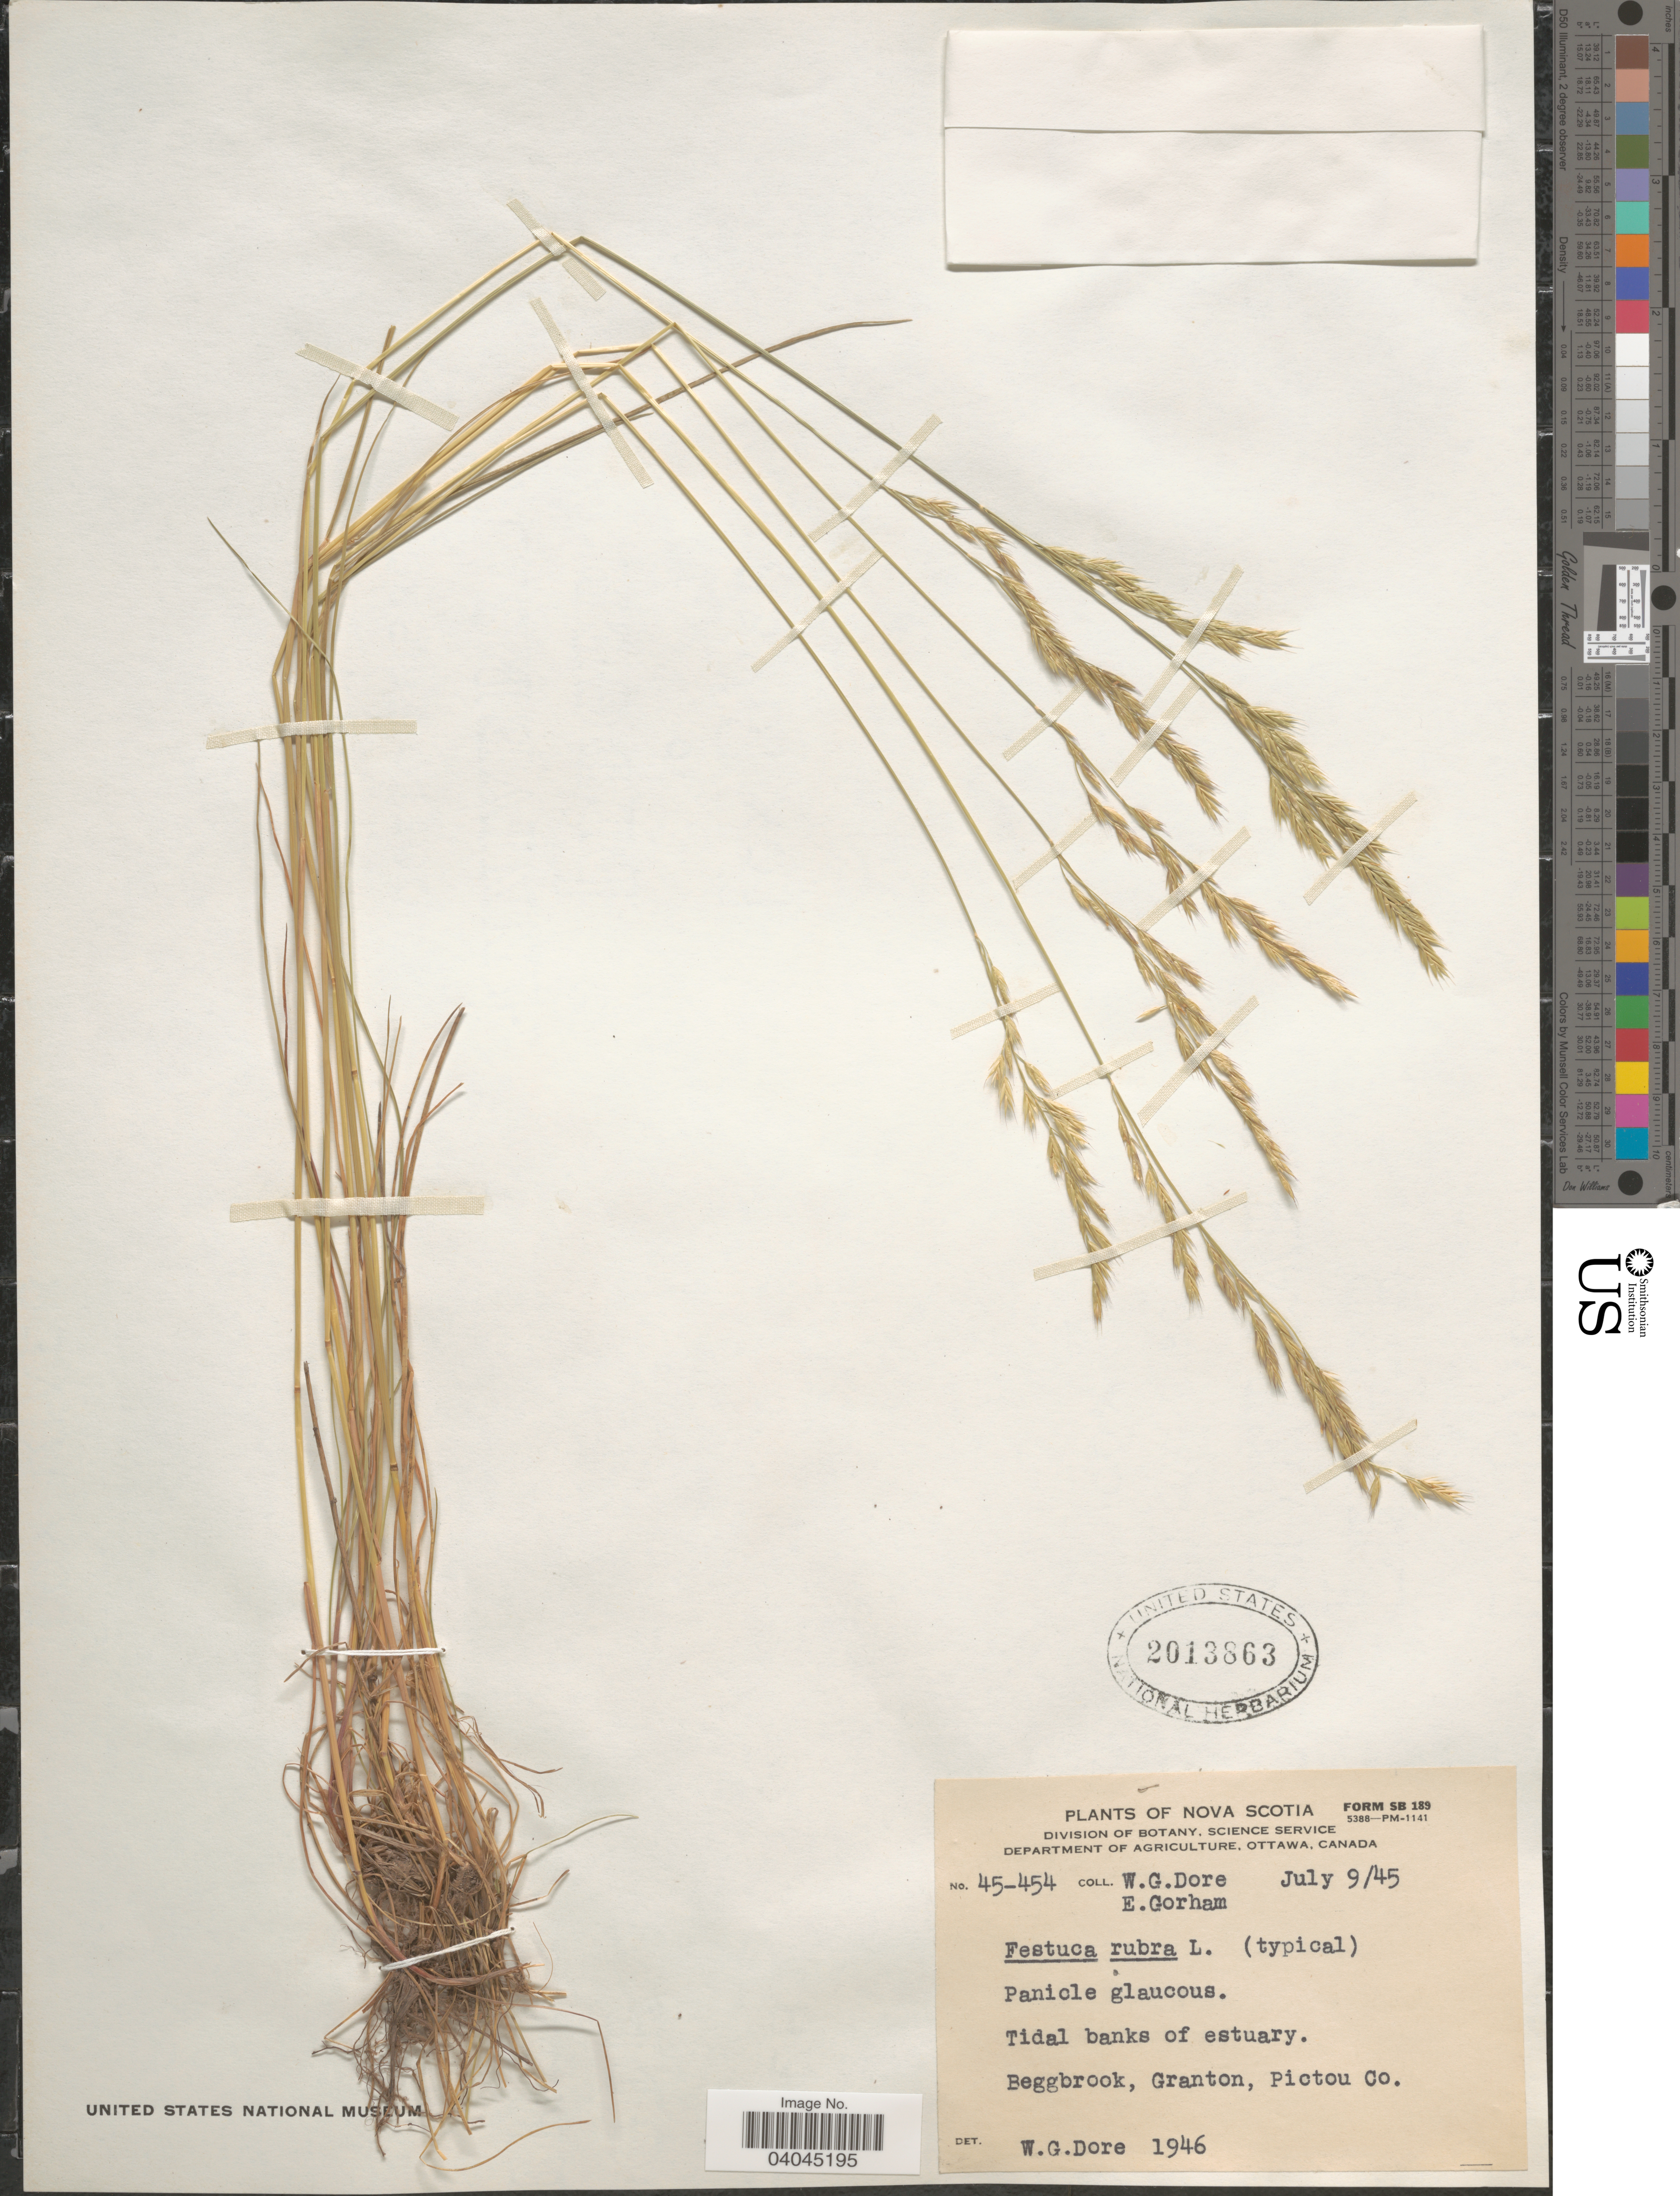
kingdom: Plantae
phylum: Tracheophyta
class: Liliopsida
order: Poales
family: Poaceae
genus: Festuca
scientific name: Festuca rubra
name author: L.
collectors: W. Dore & E. Gorham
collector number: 45-454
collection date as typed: Transcribed d/m/y: 9/7/45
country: Canada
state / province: Nova Scotia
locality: Beggbrook, Granton, Pictou Co.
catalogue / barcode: US 2013863